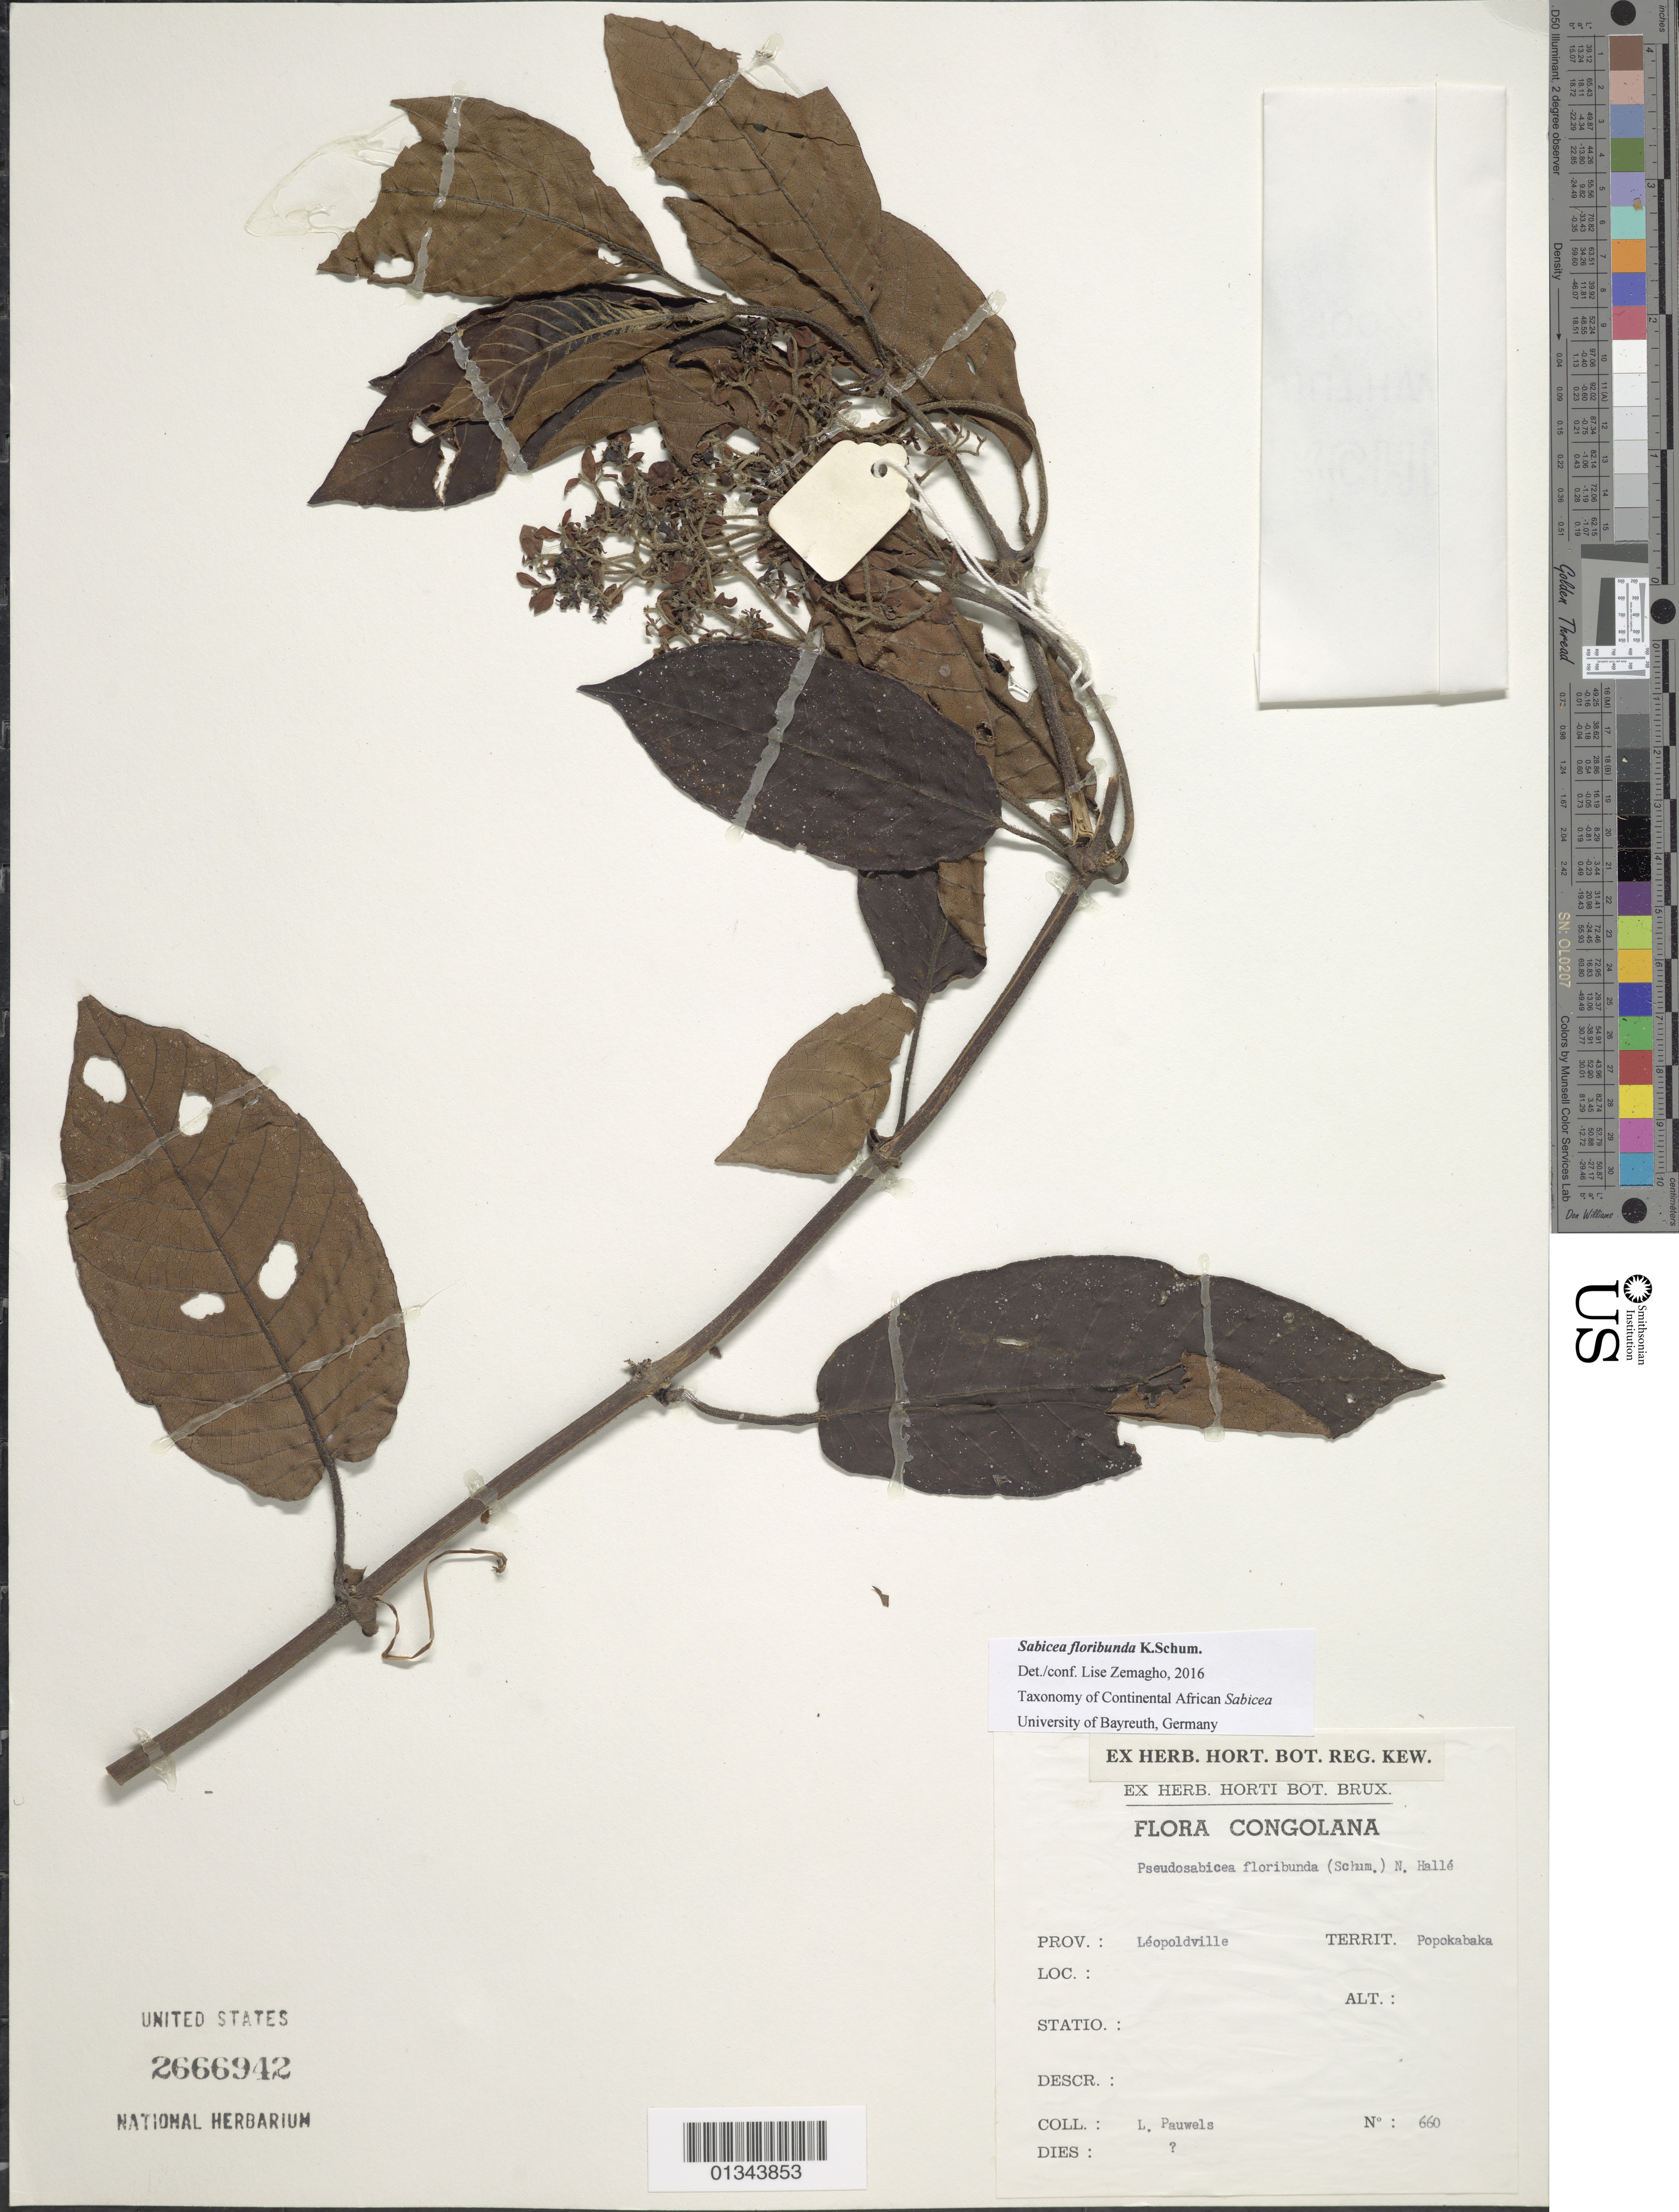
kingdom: Plantae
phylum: Tracheophyta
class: Magnoliopsida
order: Gentianales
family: Rubiaceae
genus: Sabicea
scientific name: Sabicea floribunda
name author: K. Schum.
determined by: Zemagho, Lise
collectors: L. Pauwels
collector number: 660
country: Congo, Democratic Republic of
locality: Prov. Léopoldville, Territ Popokabaka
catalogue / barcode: US 2666942